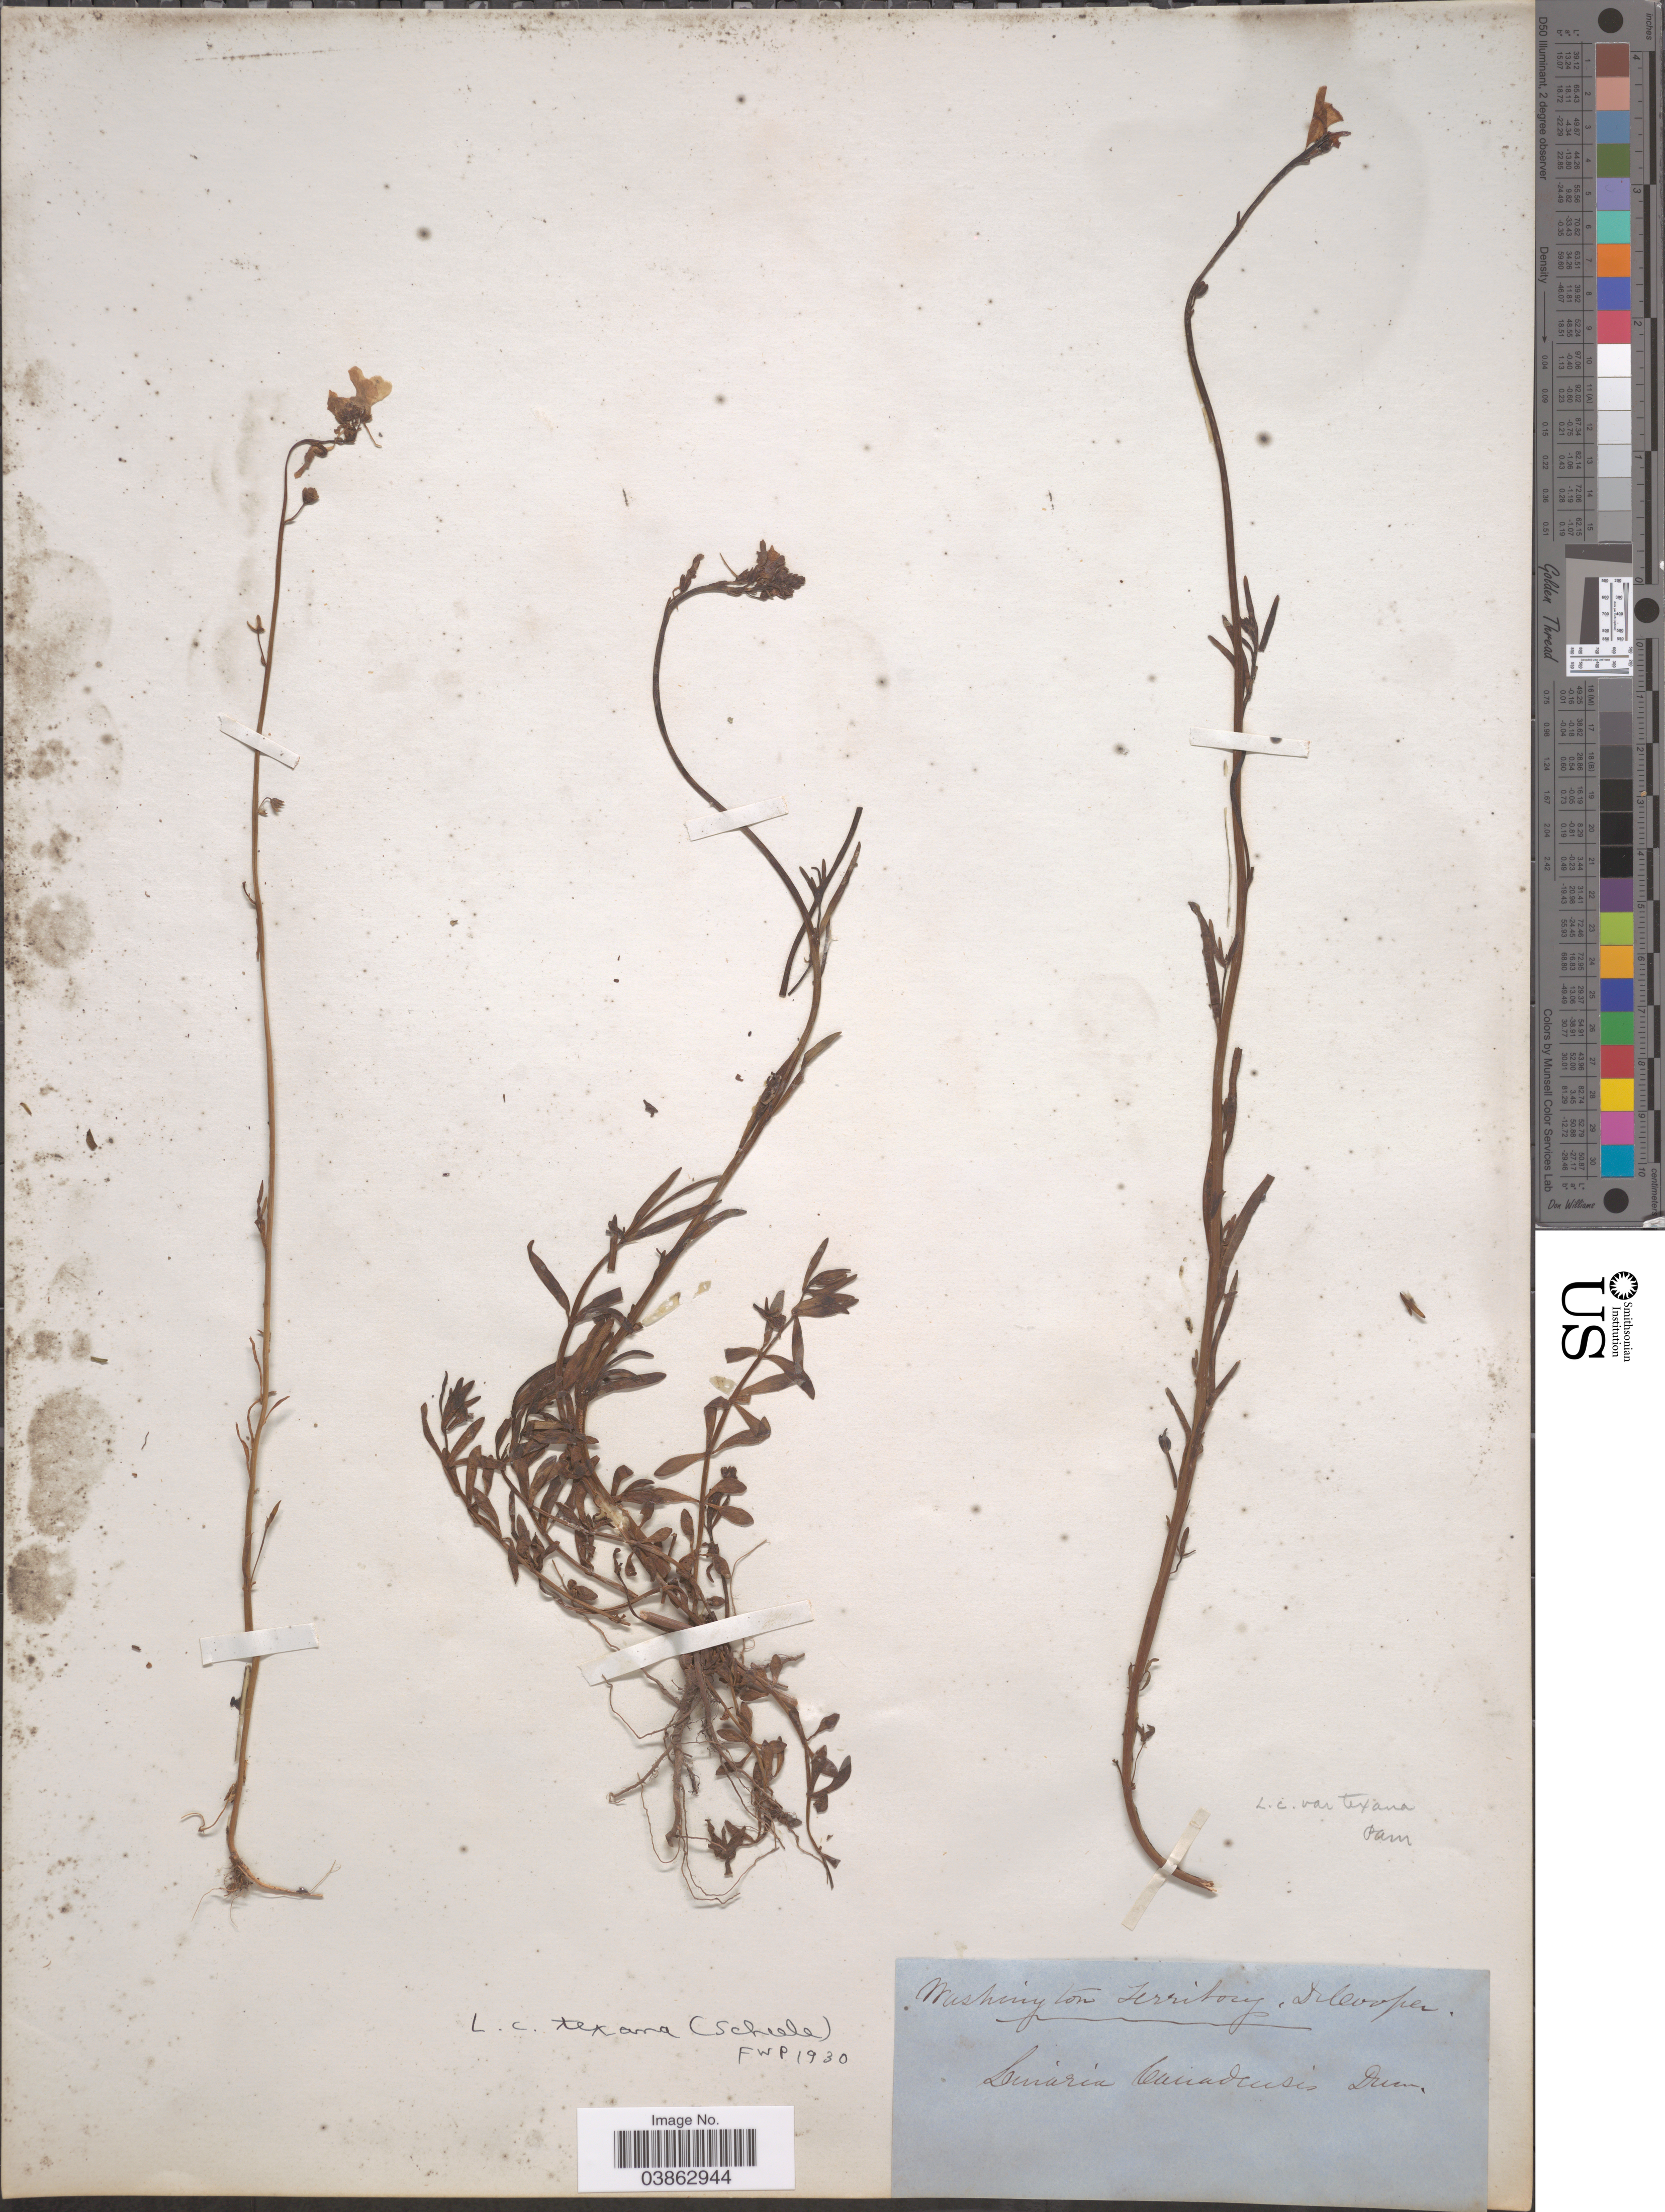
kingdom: Plantae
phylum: Tracheophyta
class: Magnoliopsida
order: Lamiales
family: Plantaginaceae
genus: Linaria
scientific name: Linaria texana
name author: Scheele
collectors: Dr. Cooper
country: United States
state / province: Washington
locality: Washington Territory.